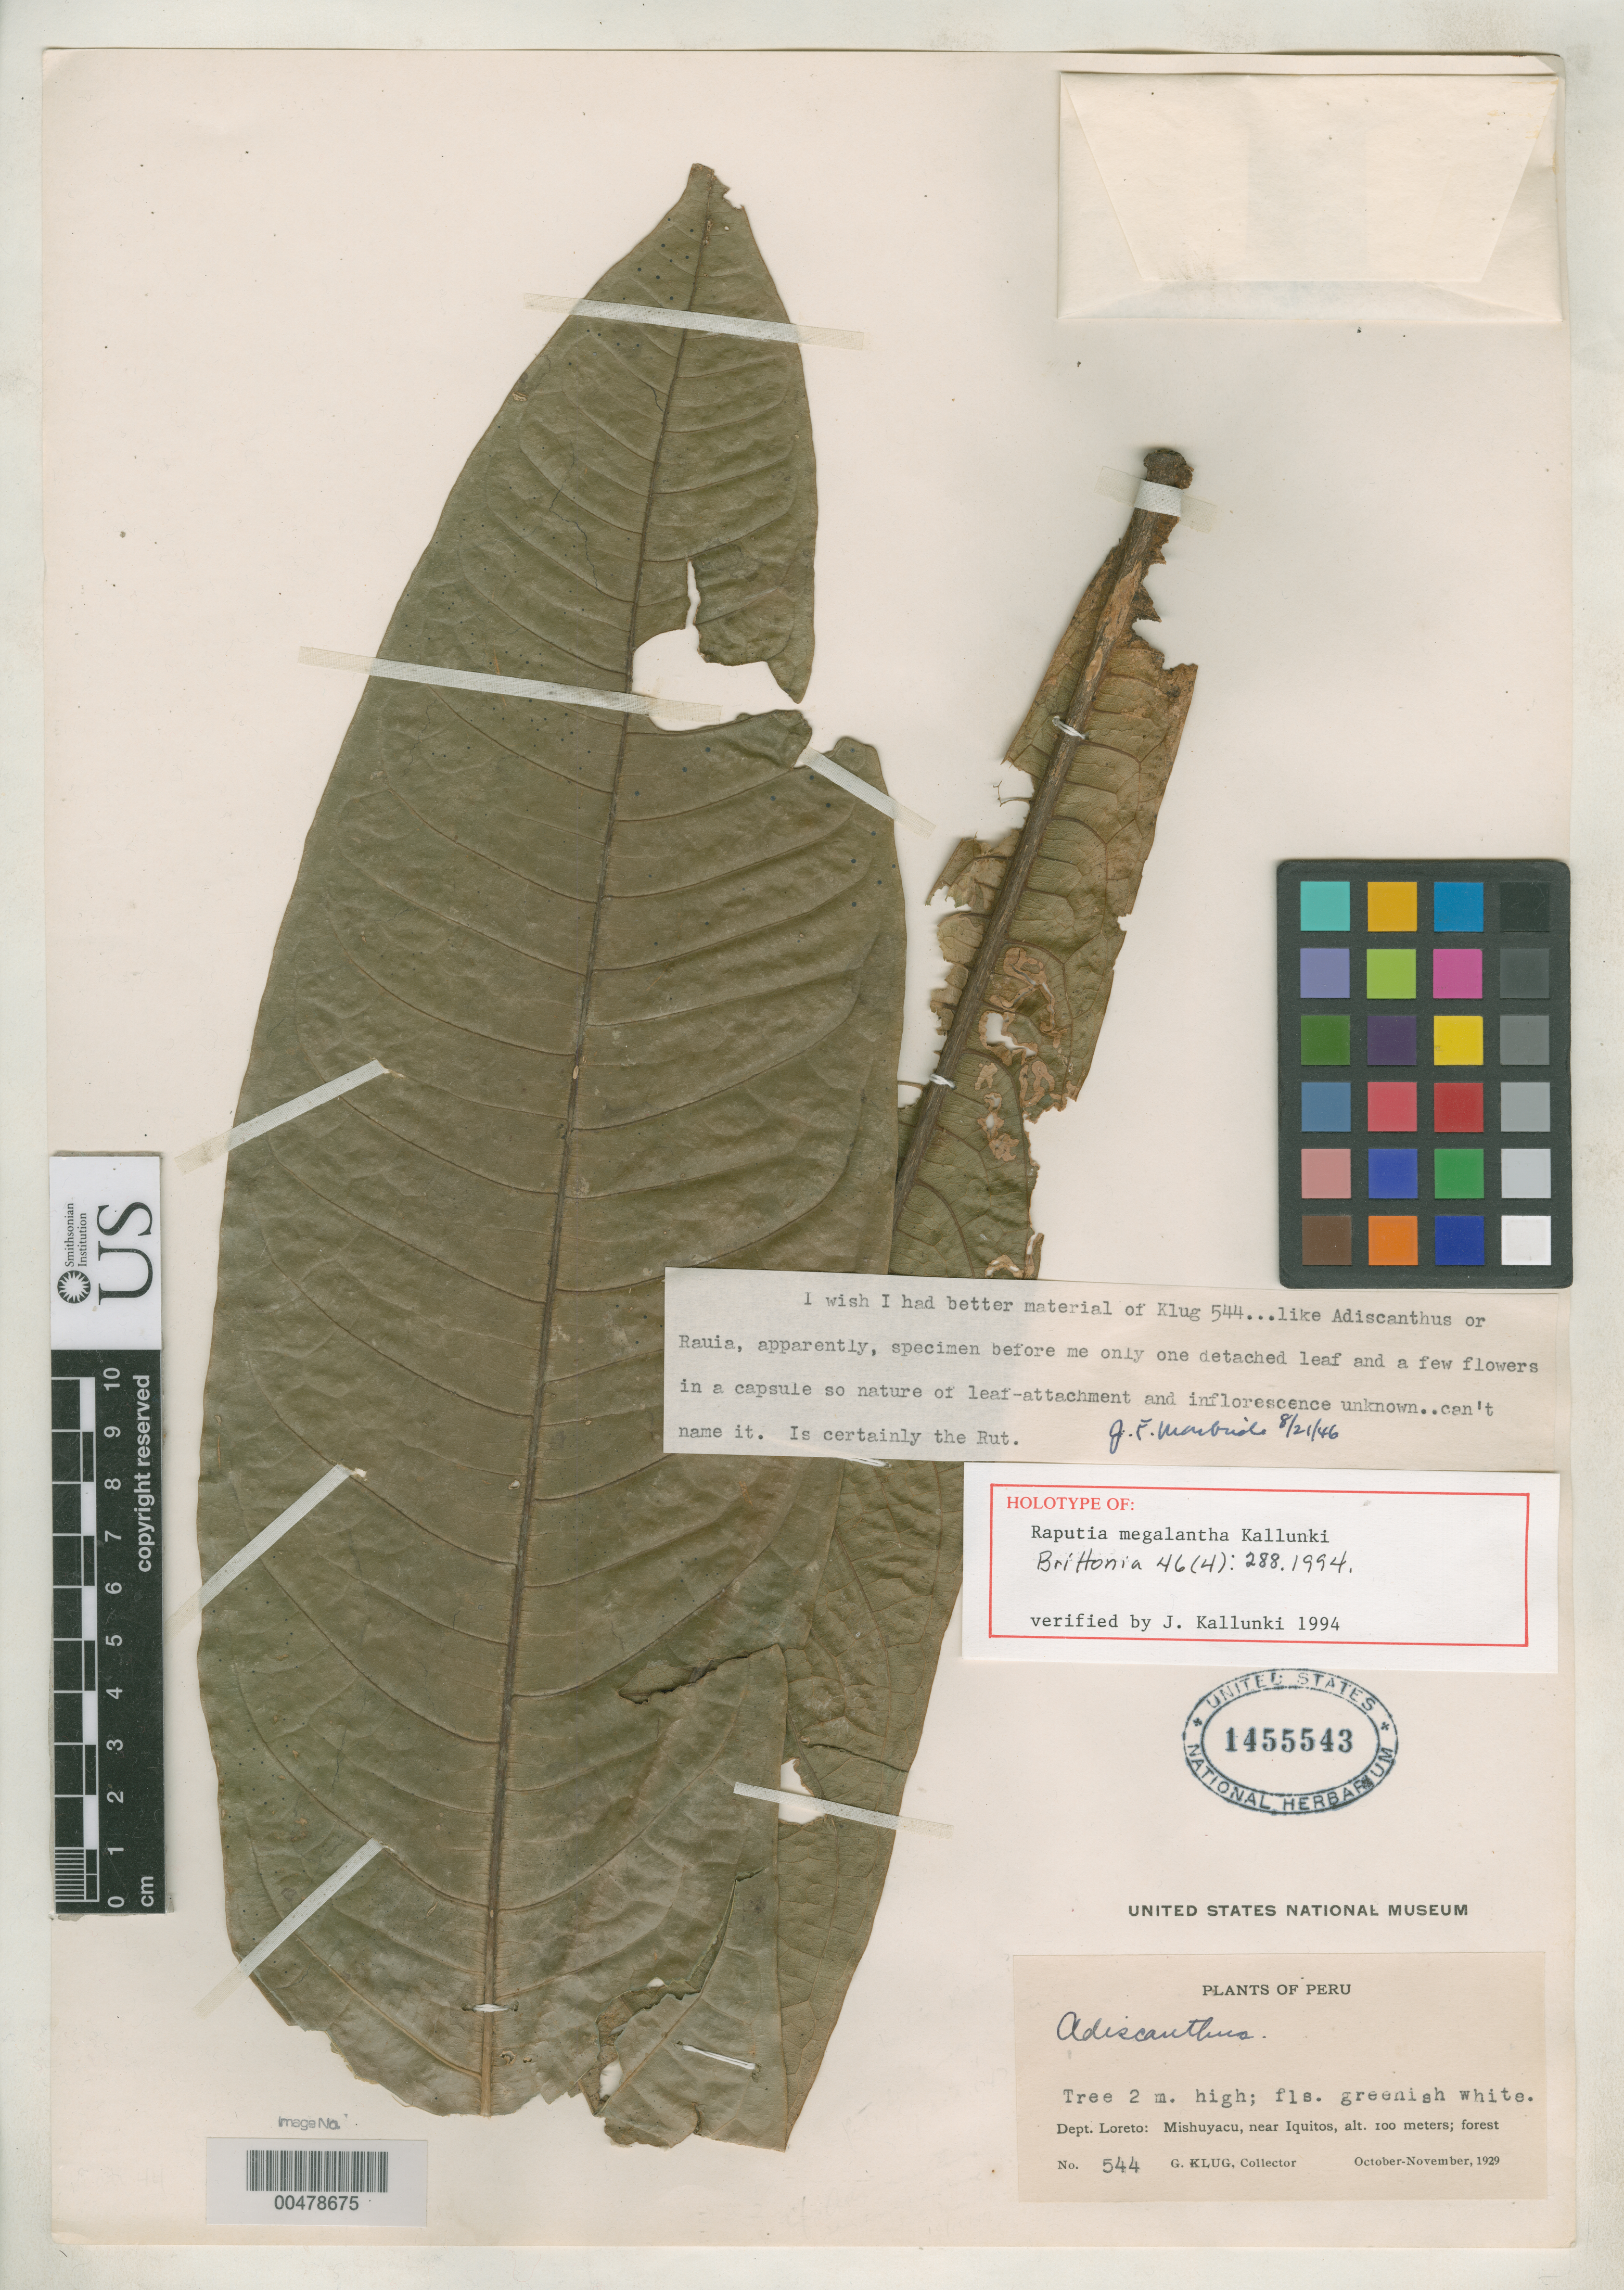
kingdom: Plantae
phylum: Tracheophyta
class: Magnoliopsida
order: Sapindales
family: Rutaceae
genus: Raputia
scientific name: Raputia megalantha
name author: Kallunki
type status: Holotype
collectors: G. Klug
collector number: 544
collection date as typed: Oct 1929 to -- Nov 1929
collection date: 1929-10/1929-11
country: Peru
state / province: Loreto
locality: Mishuyacu, near Iquitos.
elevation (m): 100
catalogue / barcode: US 1455543